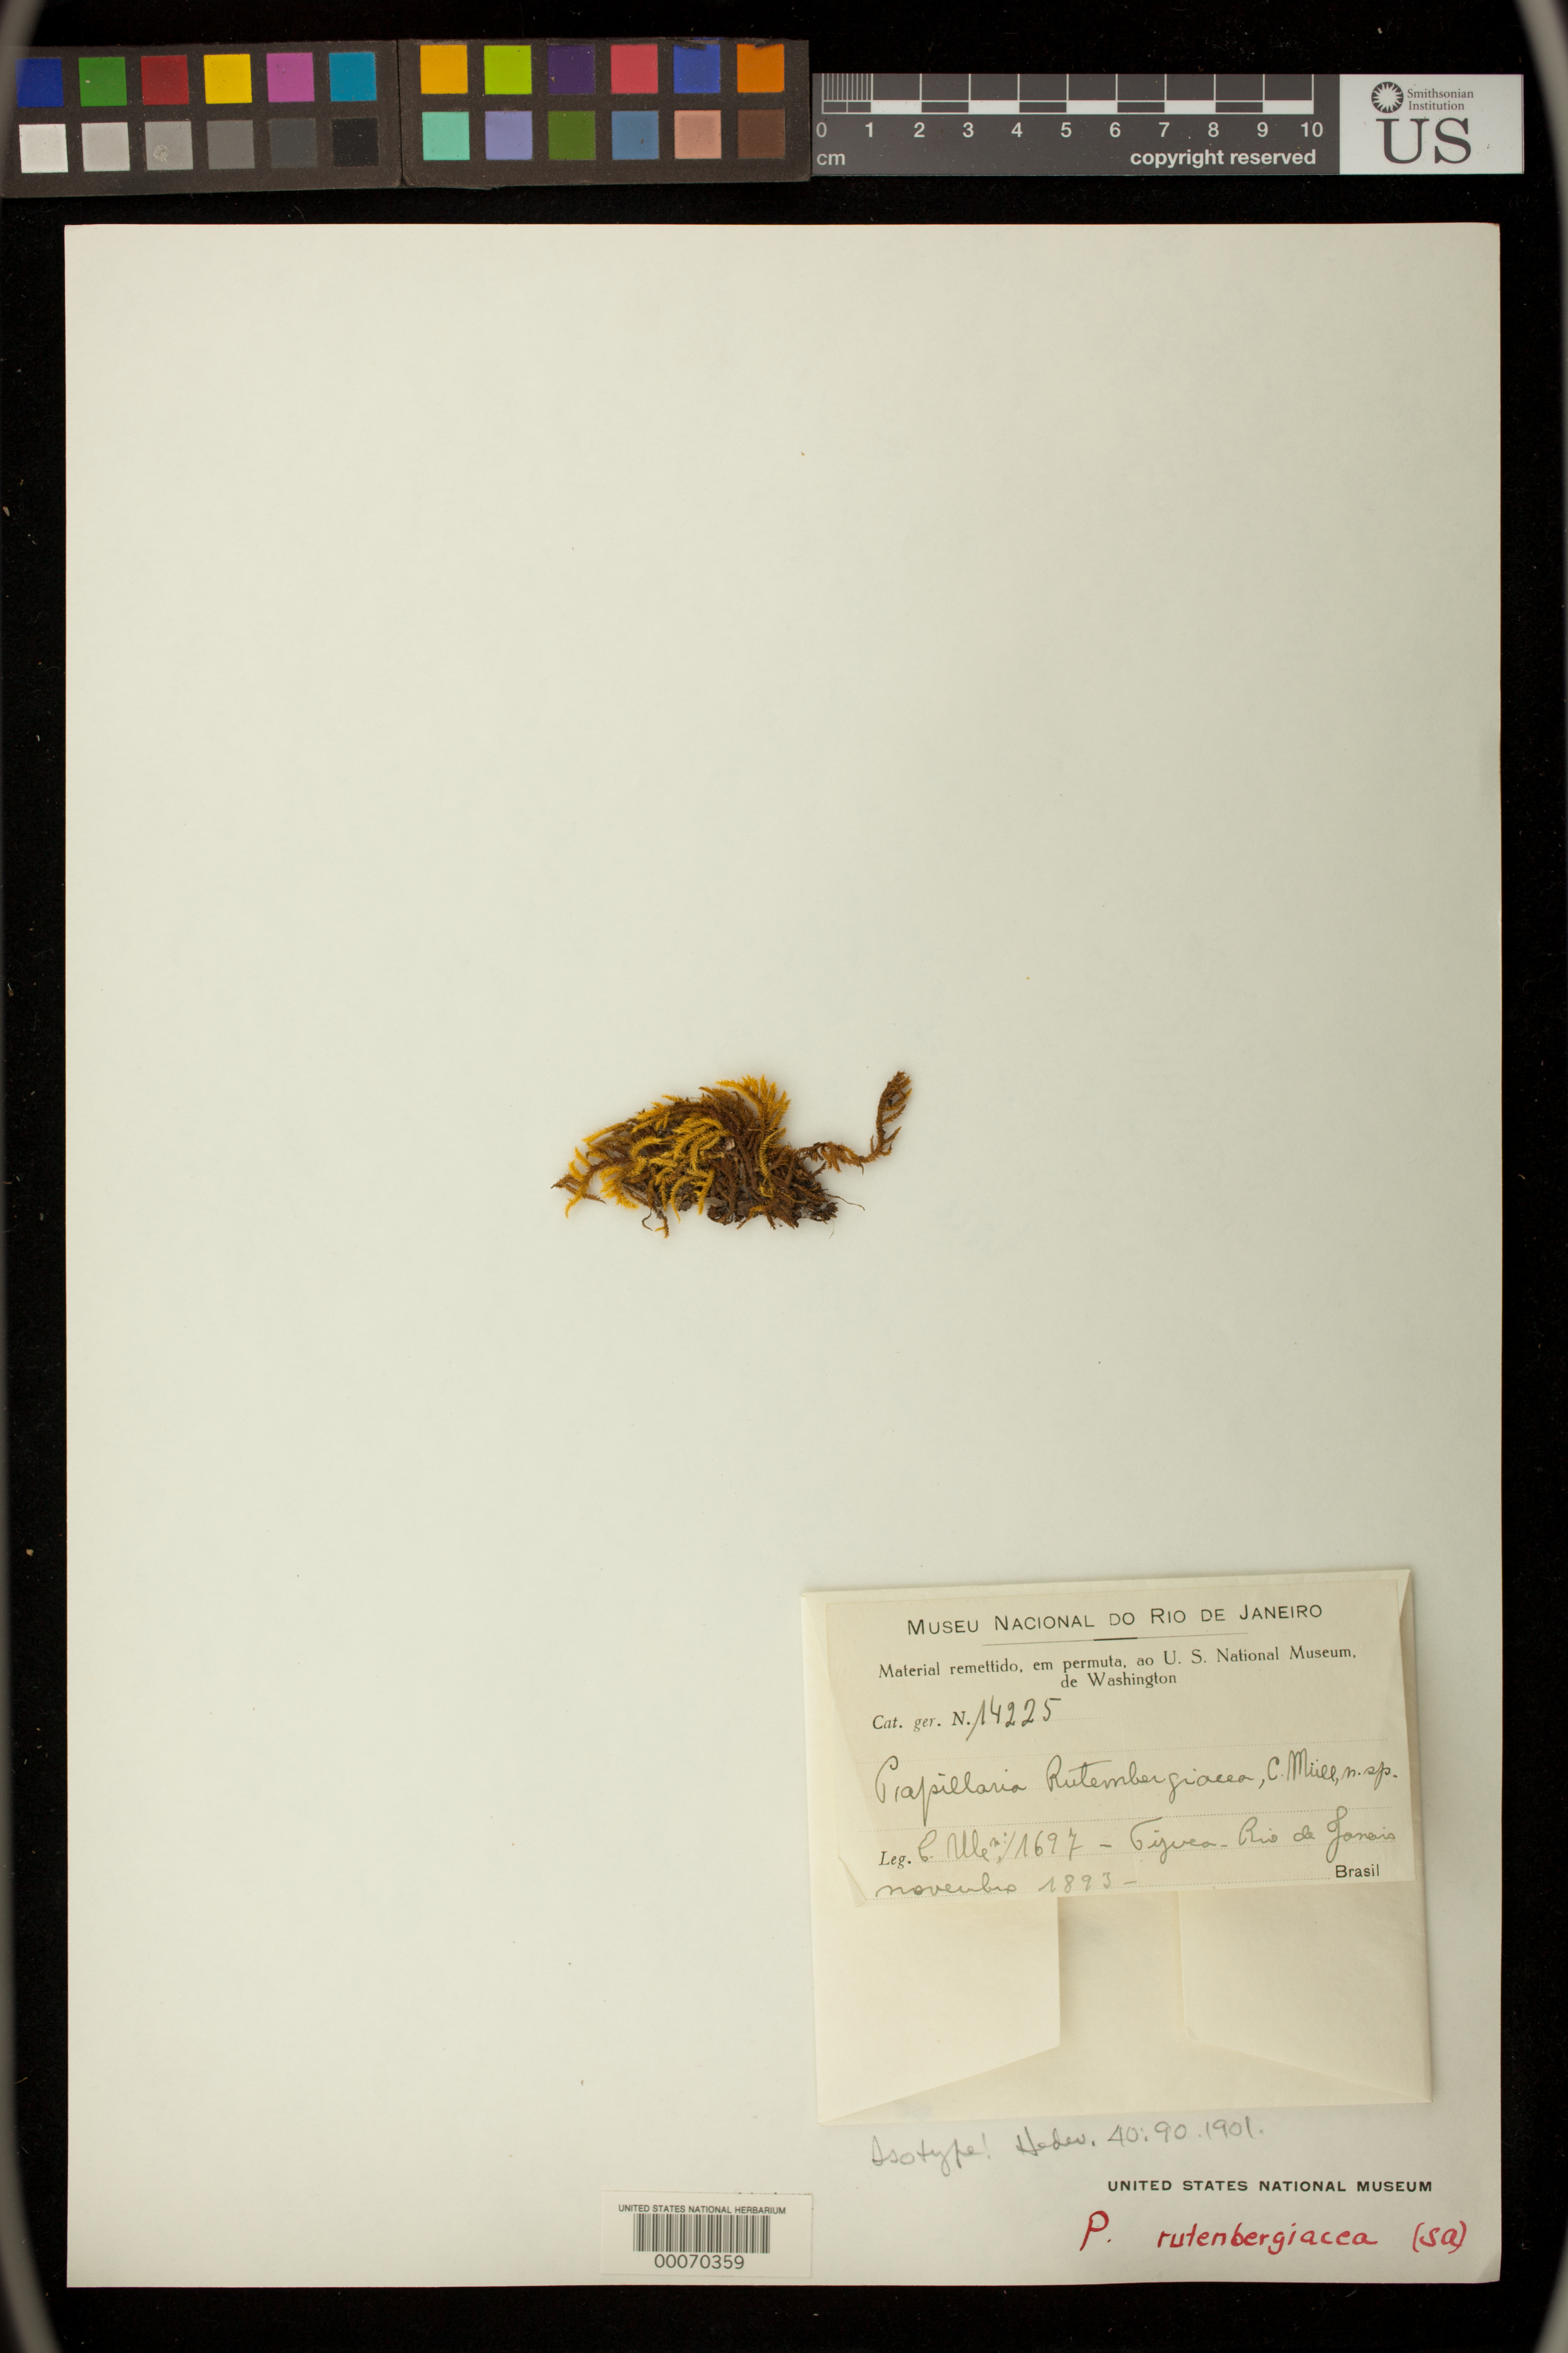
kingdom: Plantae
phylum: Bryophyta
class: Bryopsida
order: Hypnales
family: Meteoriaceae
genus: Papillaria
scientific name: Papillaria rutenbergiacea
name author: Müll. Hal.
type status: Isotype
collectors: E. H. Ule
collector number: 1697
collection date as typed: Nov 1893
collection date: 1893-11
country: Brazil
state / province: Rio de Janeiro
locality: Tijuea.